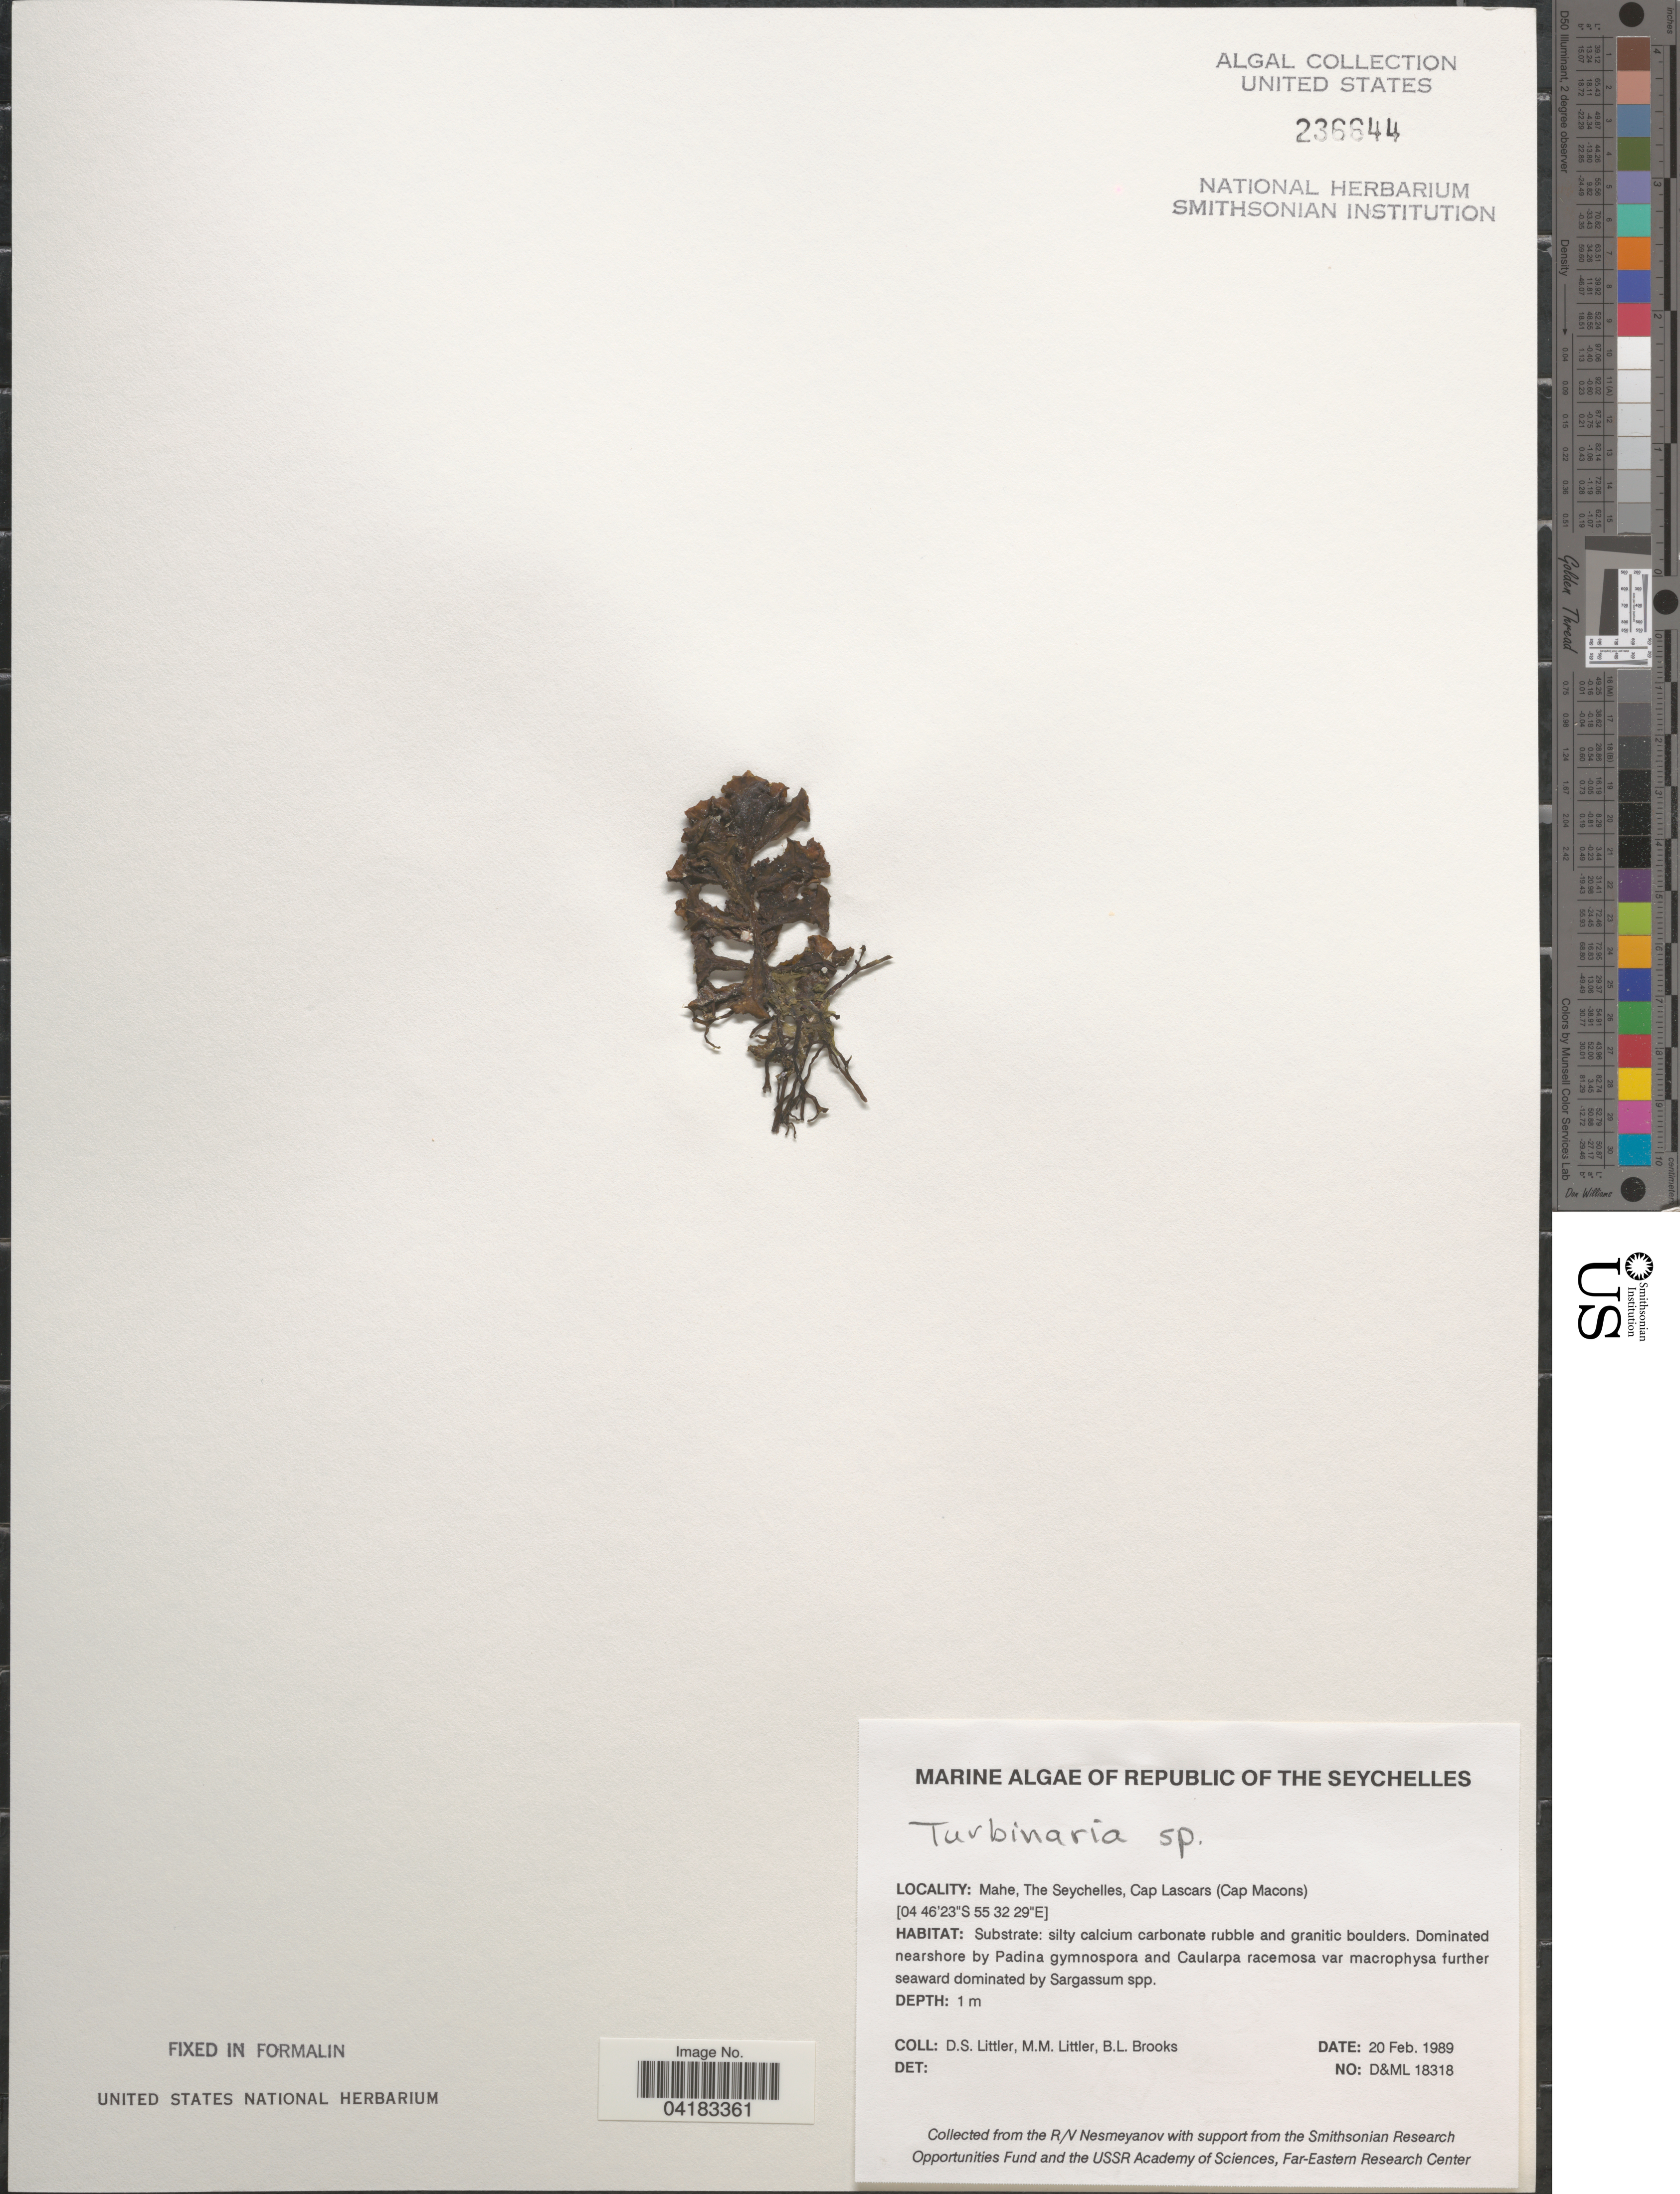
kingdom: Chromista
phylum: Ochrophyta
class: Phaeophyceae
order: Fucales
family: Sargassaceae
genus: Turbinaria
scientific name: Turbinaria sp.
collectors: D. S. Littler & B. Brooks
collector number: D&ML18318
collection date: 1989-02-20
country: Seychelles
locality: The Seychelles. Mahe, The Seychelles. Cap Lascars (Cap Macons).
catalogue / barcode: US 236644